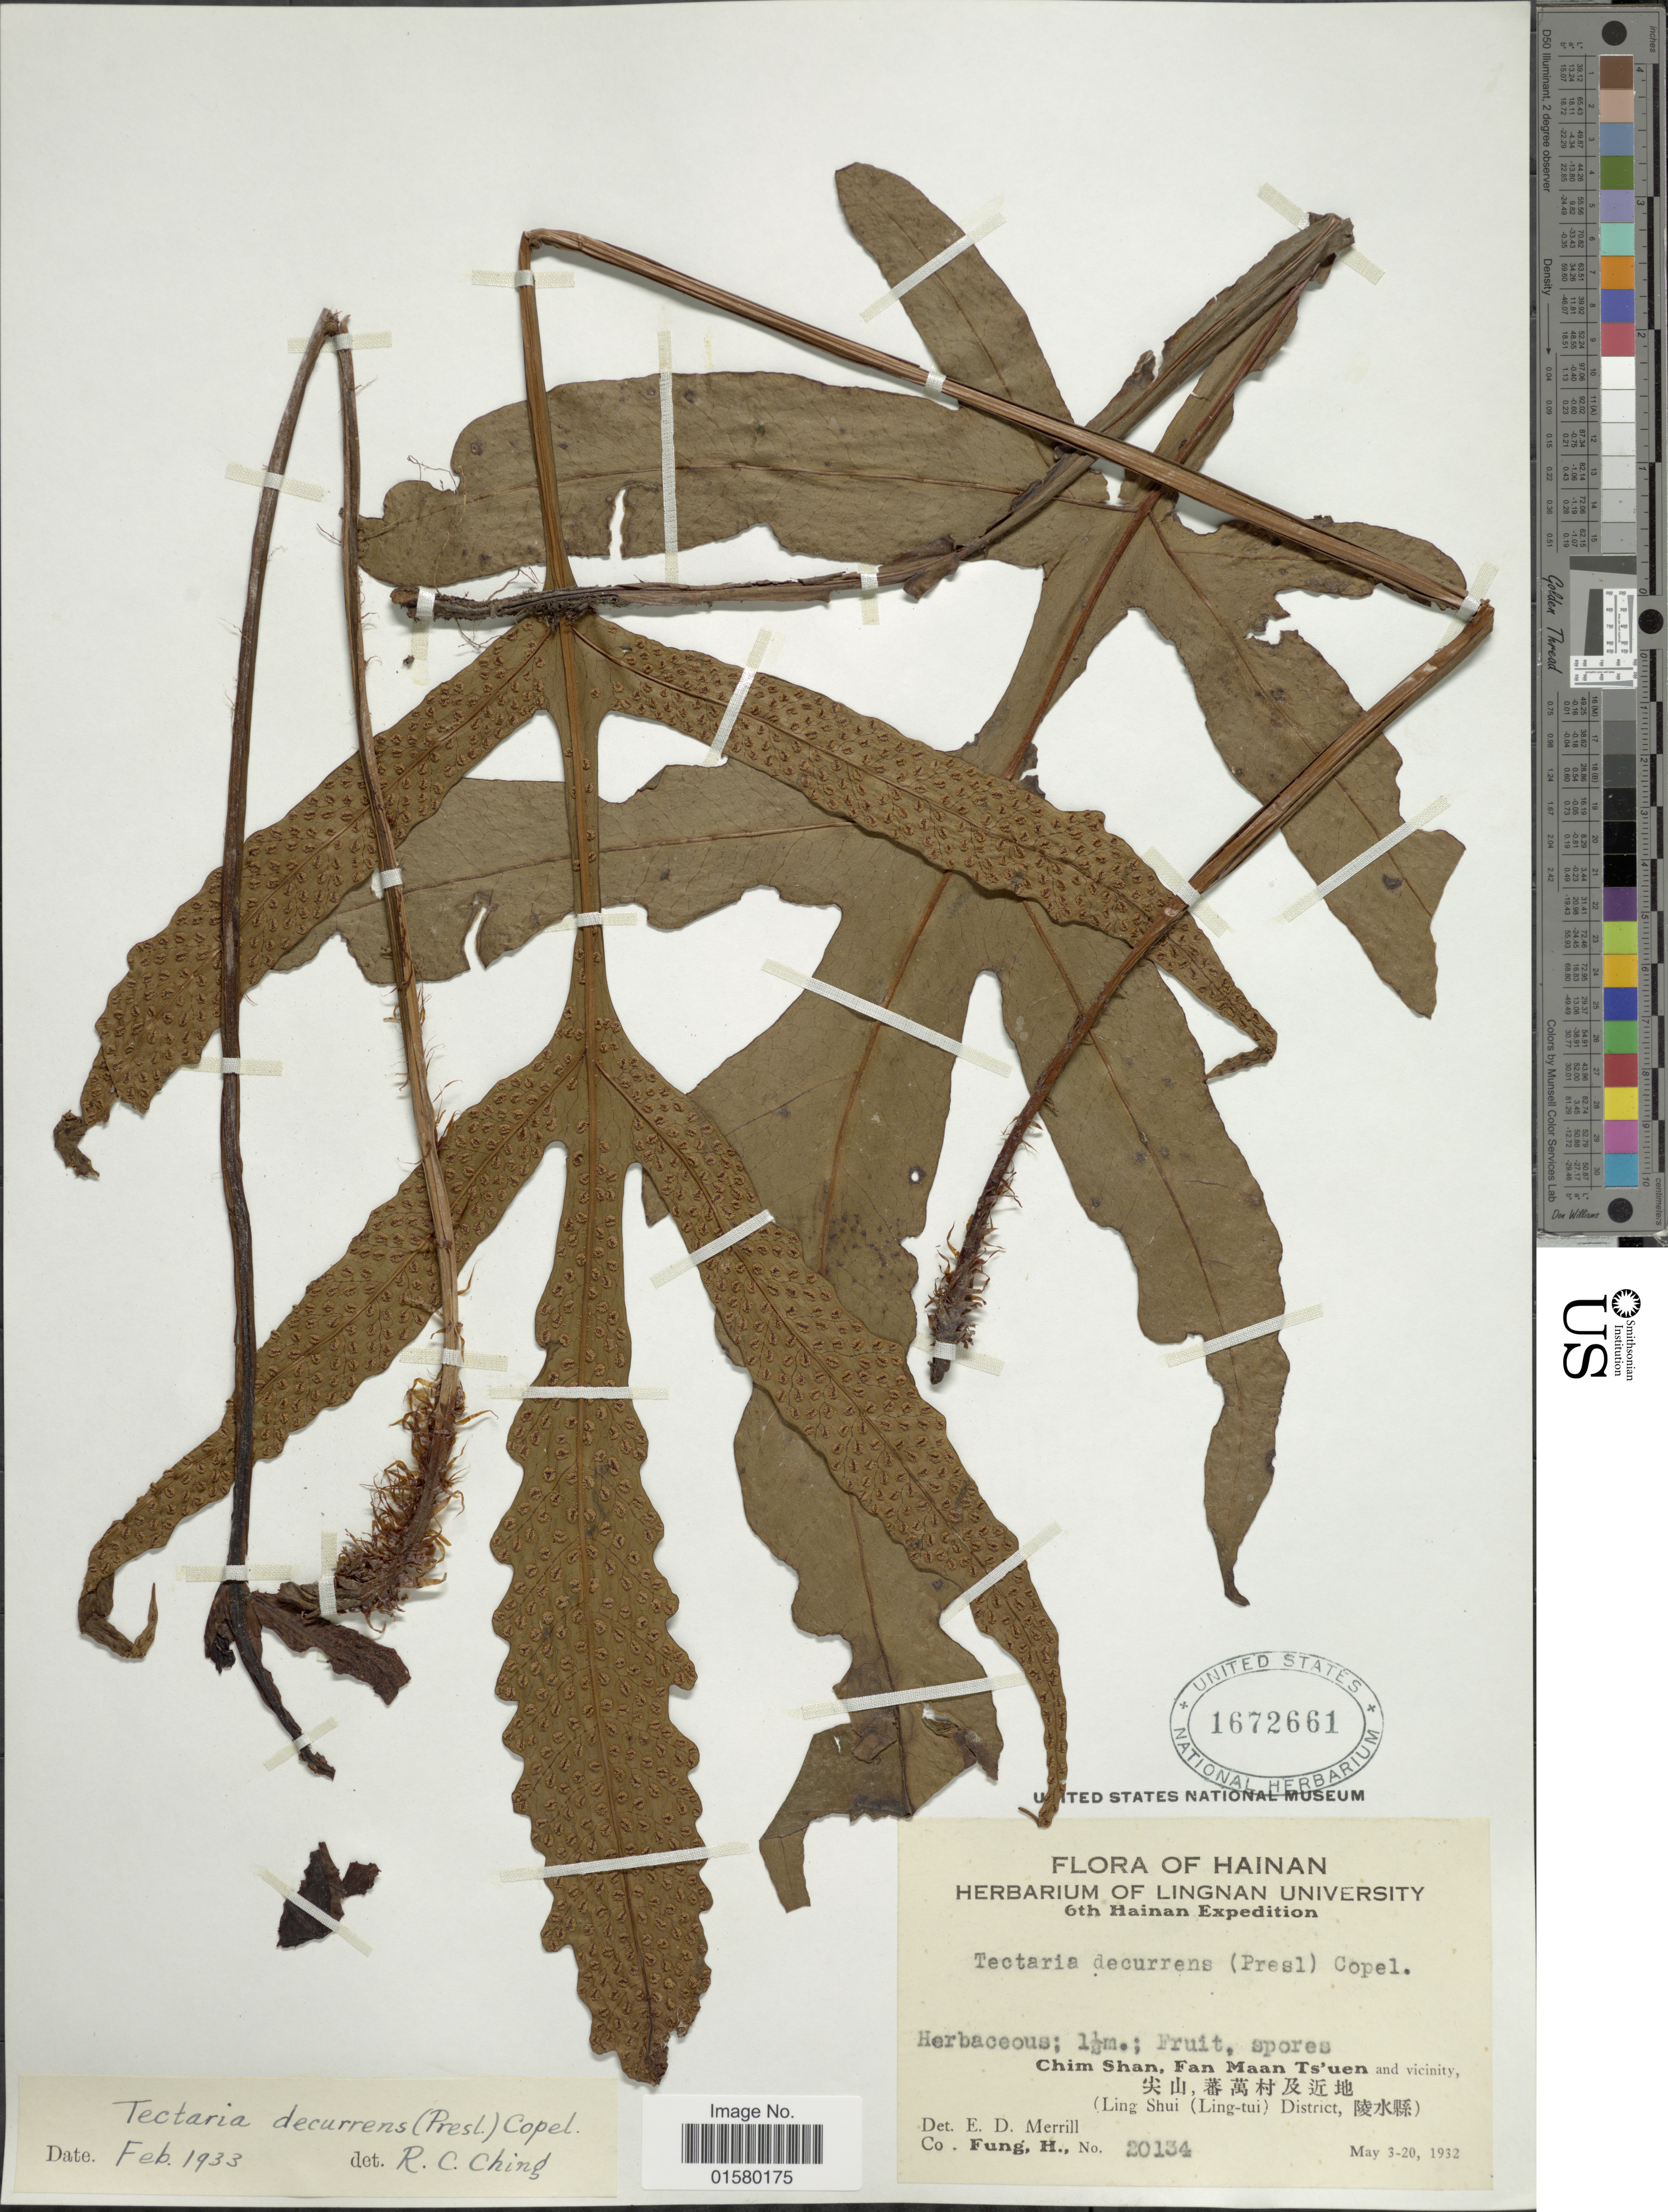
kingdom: Plantae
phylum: Tracheophyta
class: Polypodiopsida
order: Polypodiales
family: Tectariaceae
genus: Tectaria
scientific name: Tectaria decurrens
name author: (Presel.) Copel. in Elmer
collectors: H. Fung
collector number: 20134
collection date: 1932-05-03/1932-05-20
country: China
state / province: Hainan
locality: Chim Shan, Fan Maan Ts'uen and vicinity, Ling Shui (Ling-tui) District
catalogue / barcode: US 1672661